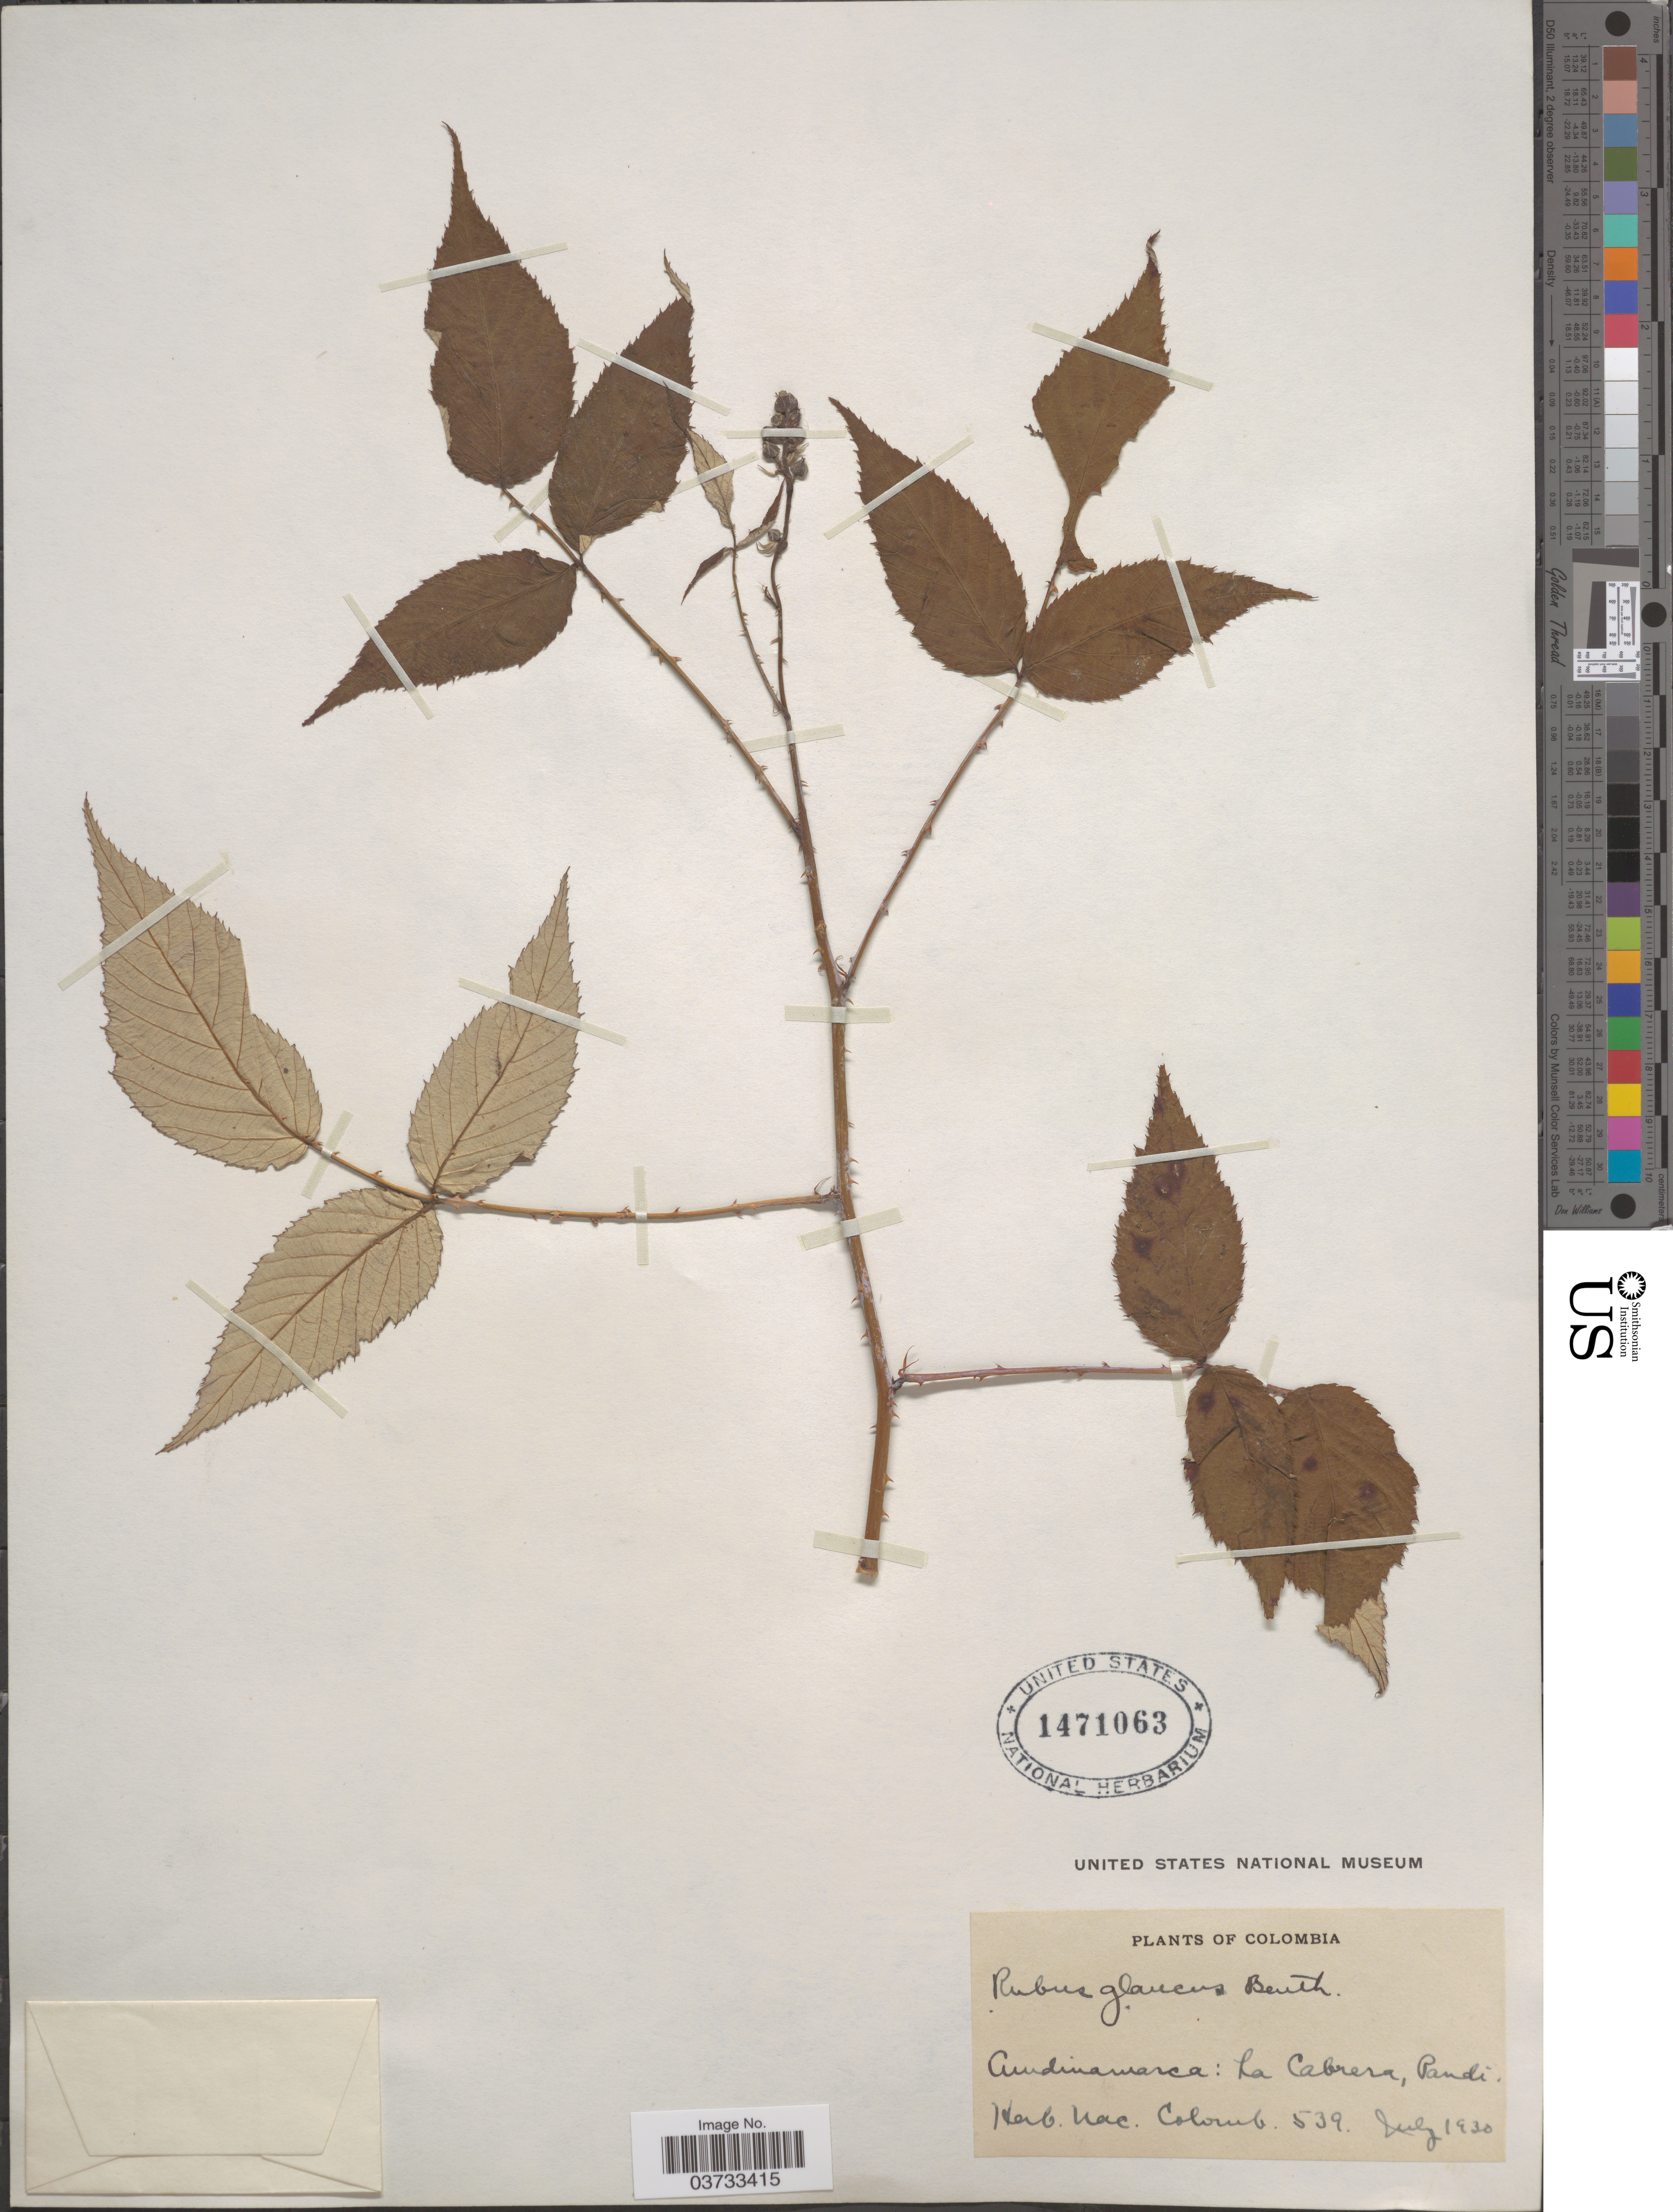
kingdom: Plantae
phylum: Tracheophyta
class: Magnoliopsida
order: Rosales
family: Rosaceae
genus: Rubus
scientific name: Rubus glaucus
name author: Benth.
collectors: ex herb. Nac. Colomb.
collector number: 539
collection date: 1930-07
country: Colombia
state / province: Cundinamarca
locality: La Cabrera, Pandi.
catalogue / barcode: US 1471063